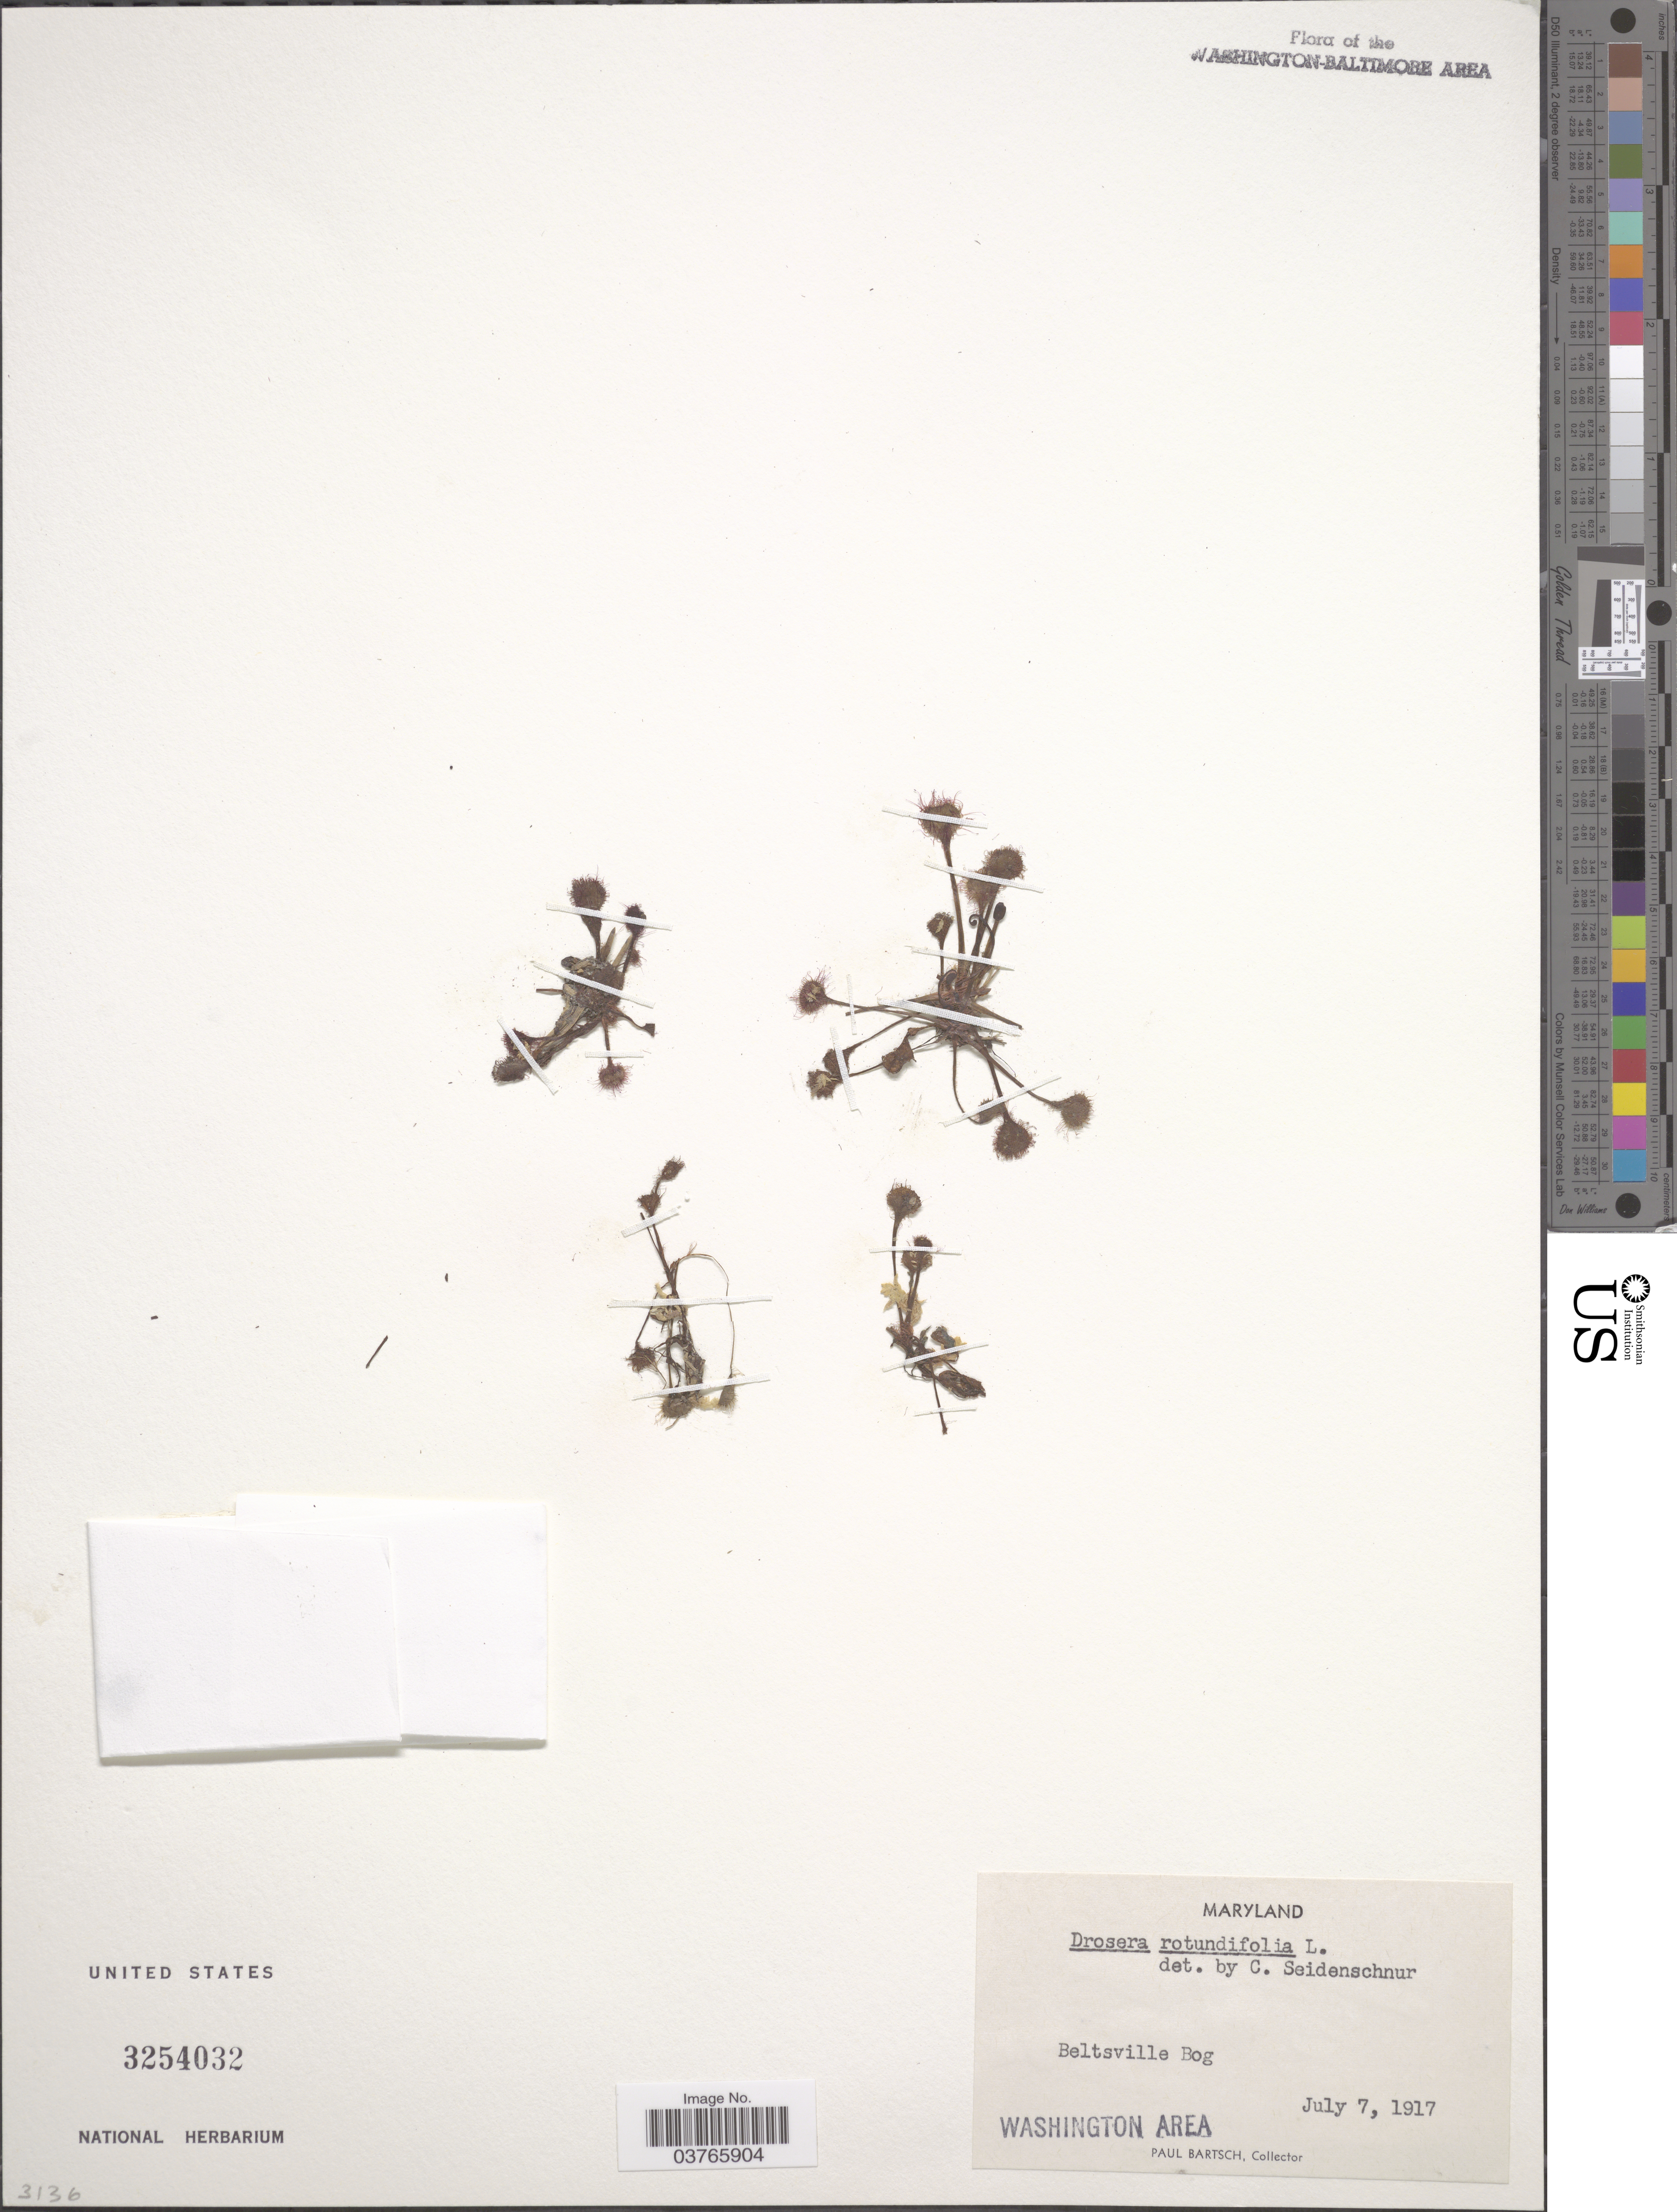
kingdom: Plantae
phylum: Tracheophyta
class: Magnoliopsida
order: Caryophyllales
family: Droseraceae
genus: Drosera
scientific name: Drosera rotundifolia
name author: L.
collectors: P. Bartsch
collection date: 1917-07-07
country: United States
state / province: Maryland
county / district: Prince George's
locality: Beltsville Bog. Washington Area [unsure placement]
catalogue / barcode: US 3254032